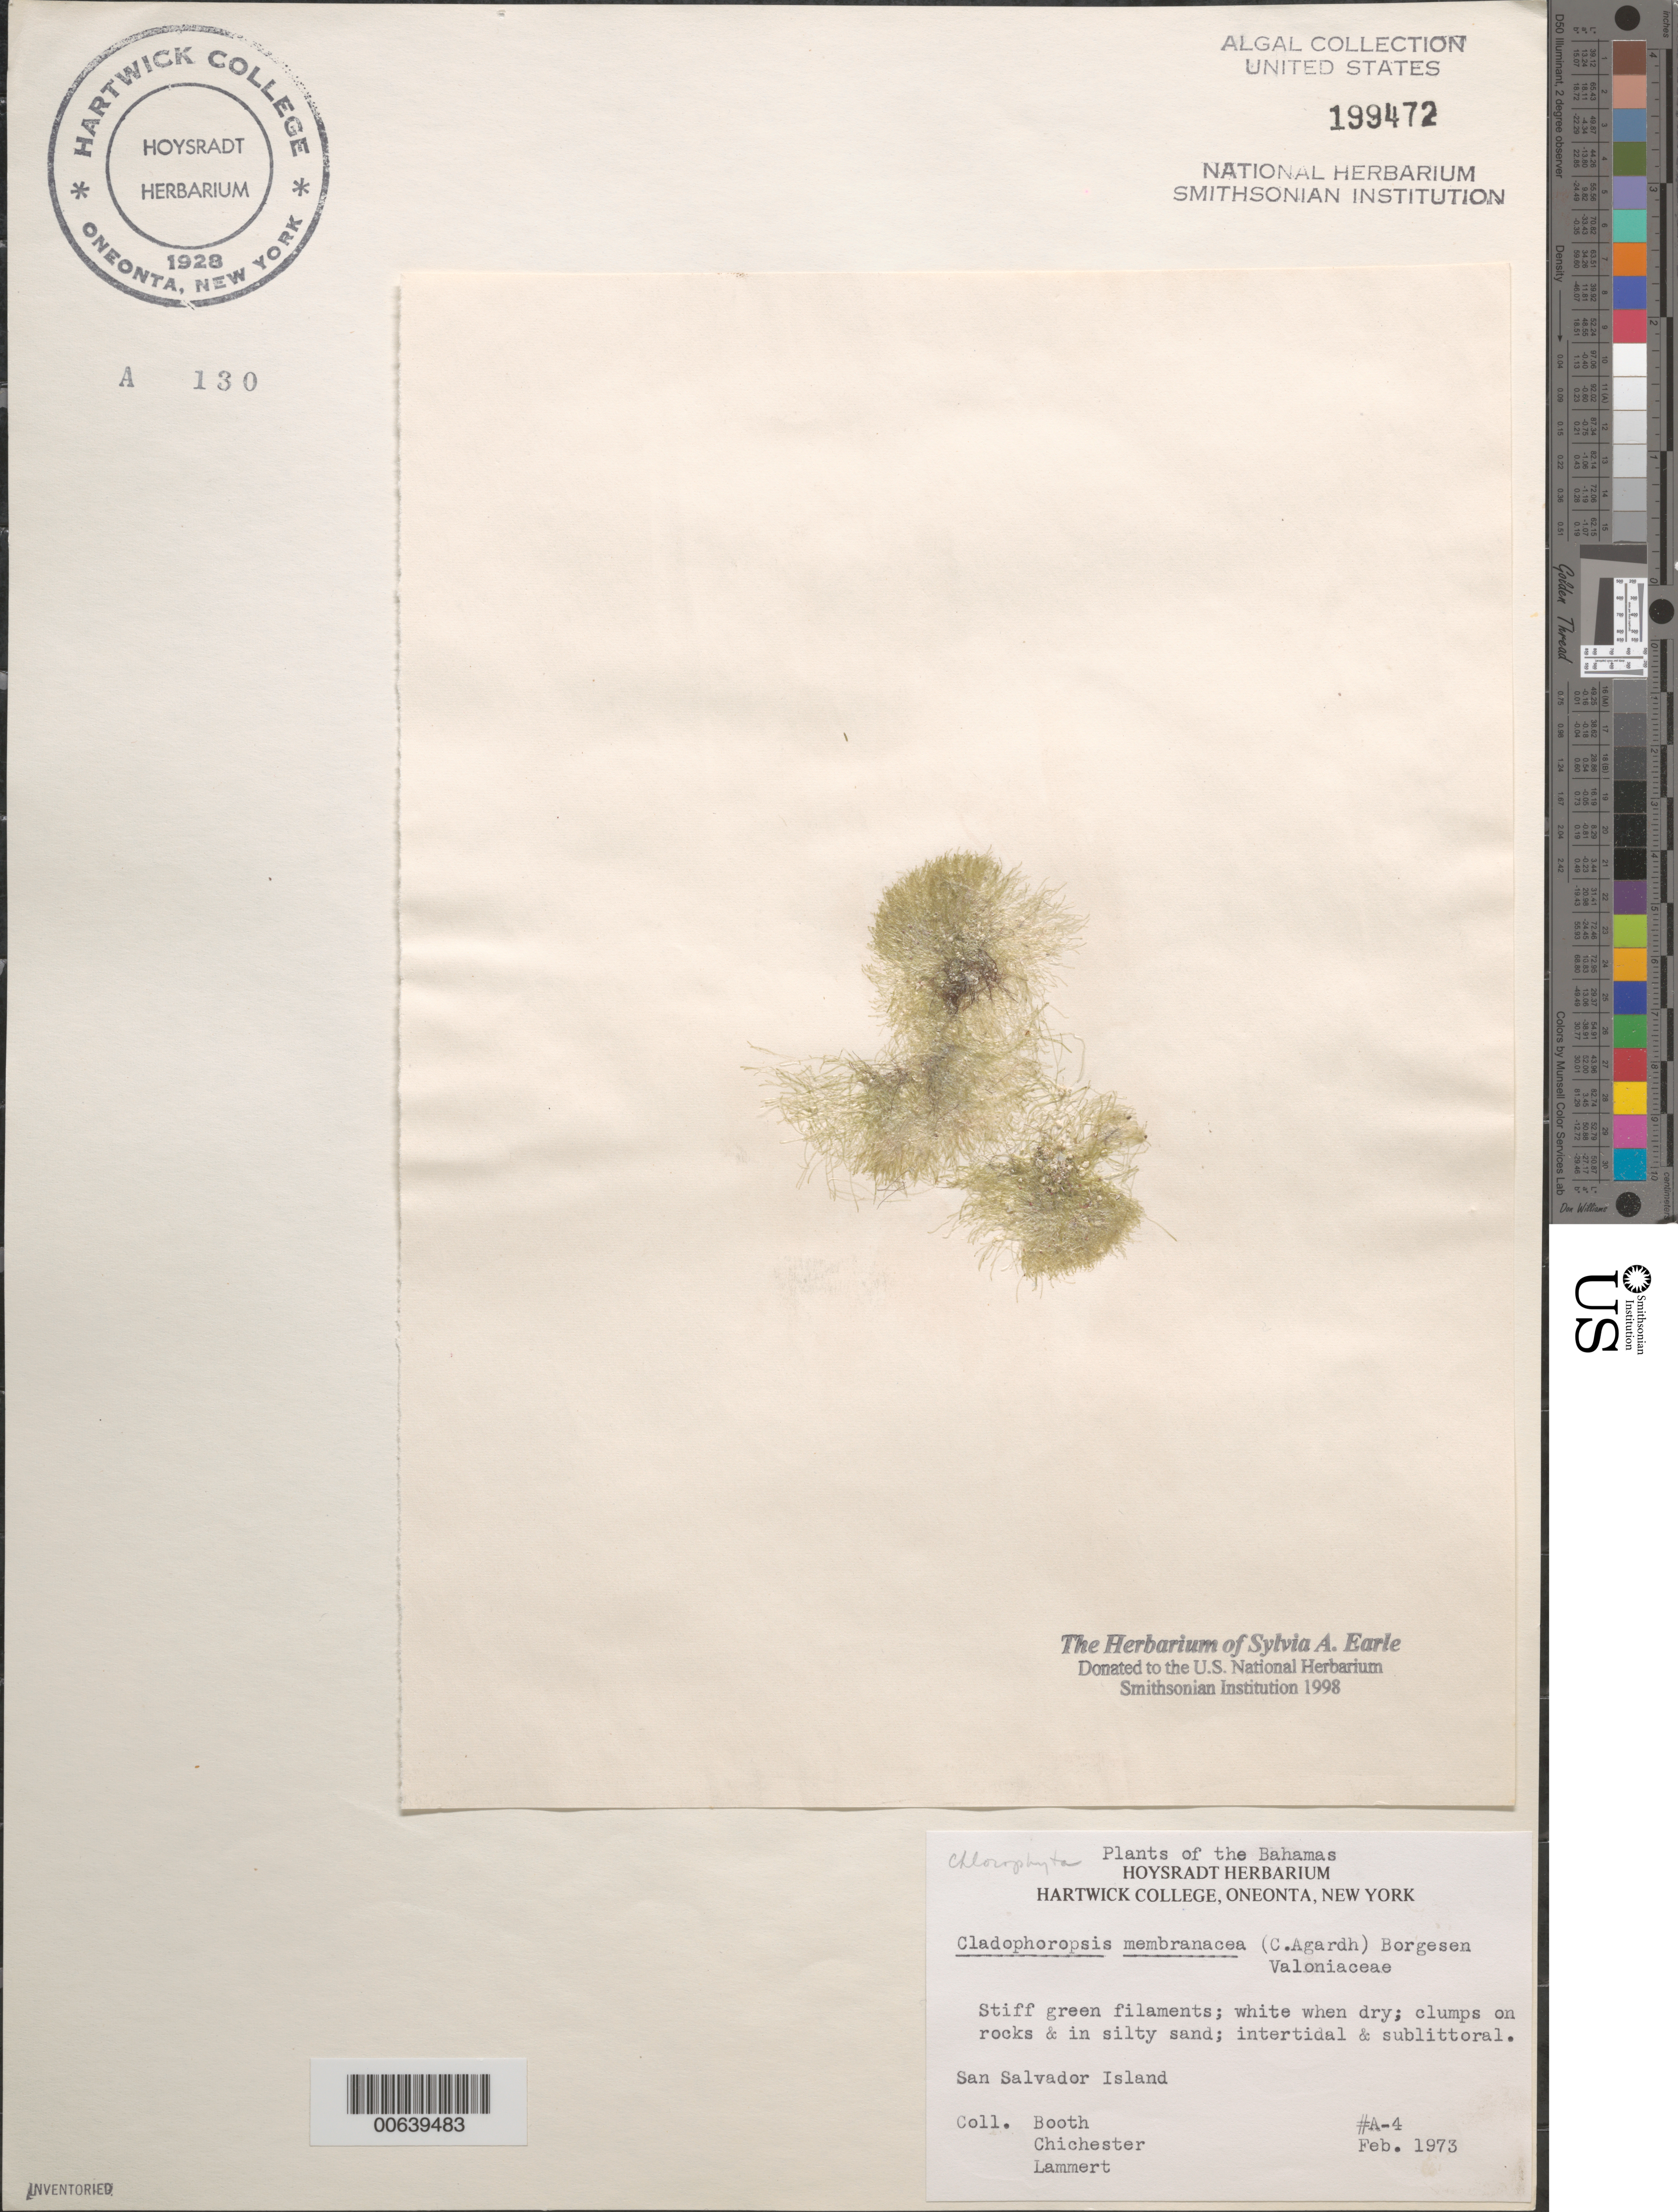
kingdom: Plantae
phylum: Chlorophyta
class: Ulvophyceae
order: Siphonocladales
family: Boodleaceae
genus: Cladophoropsis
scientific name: Cladophoropsis membranacea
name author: (Hofman-Bang) Børgesen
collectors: -. Booth, -. Chichester & -. Lammert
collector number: A-4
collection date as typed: Feb 1973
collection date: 1973-02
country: Bahamas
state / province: San Salvador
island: San Salvador Island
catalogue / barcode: US 199472